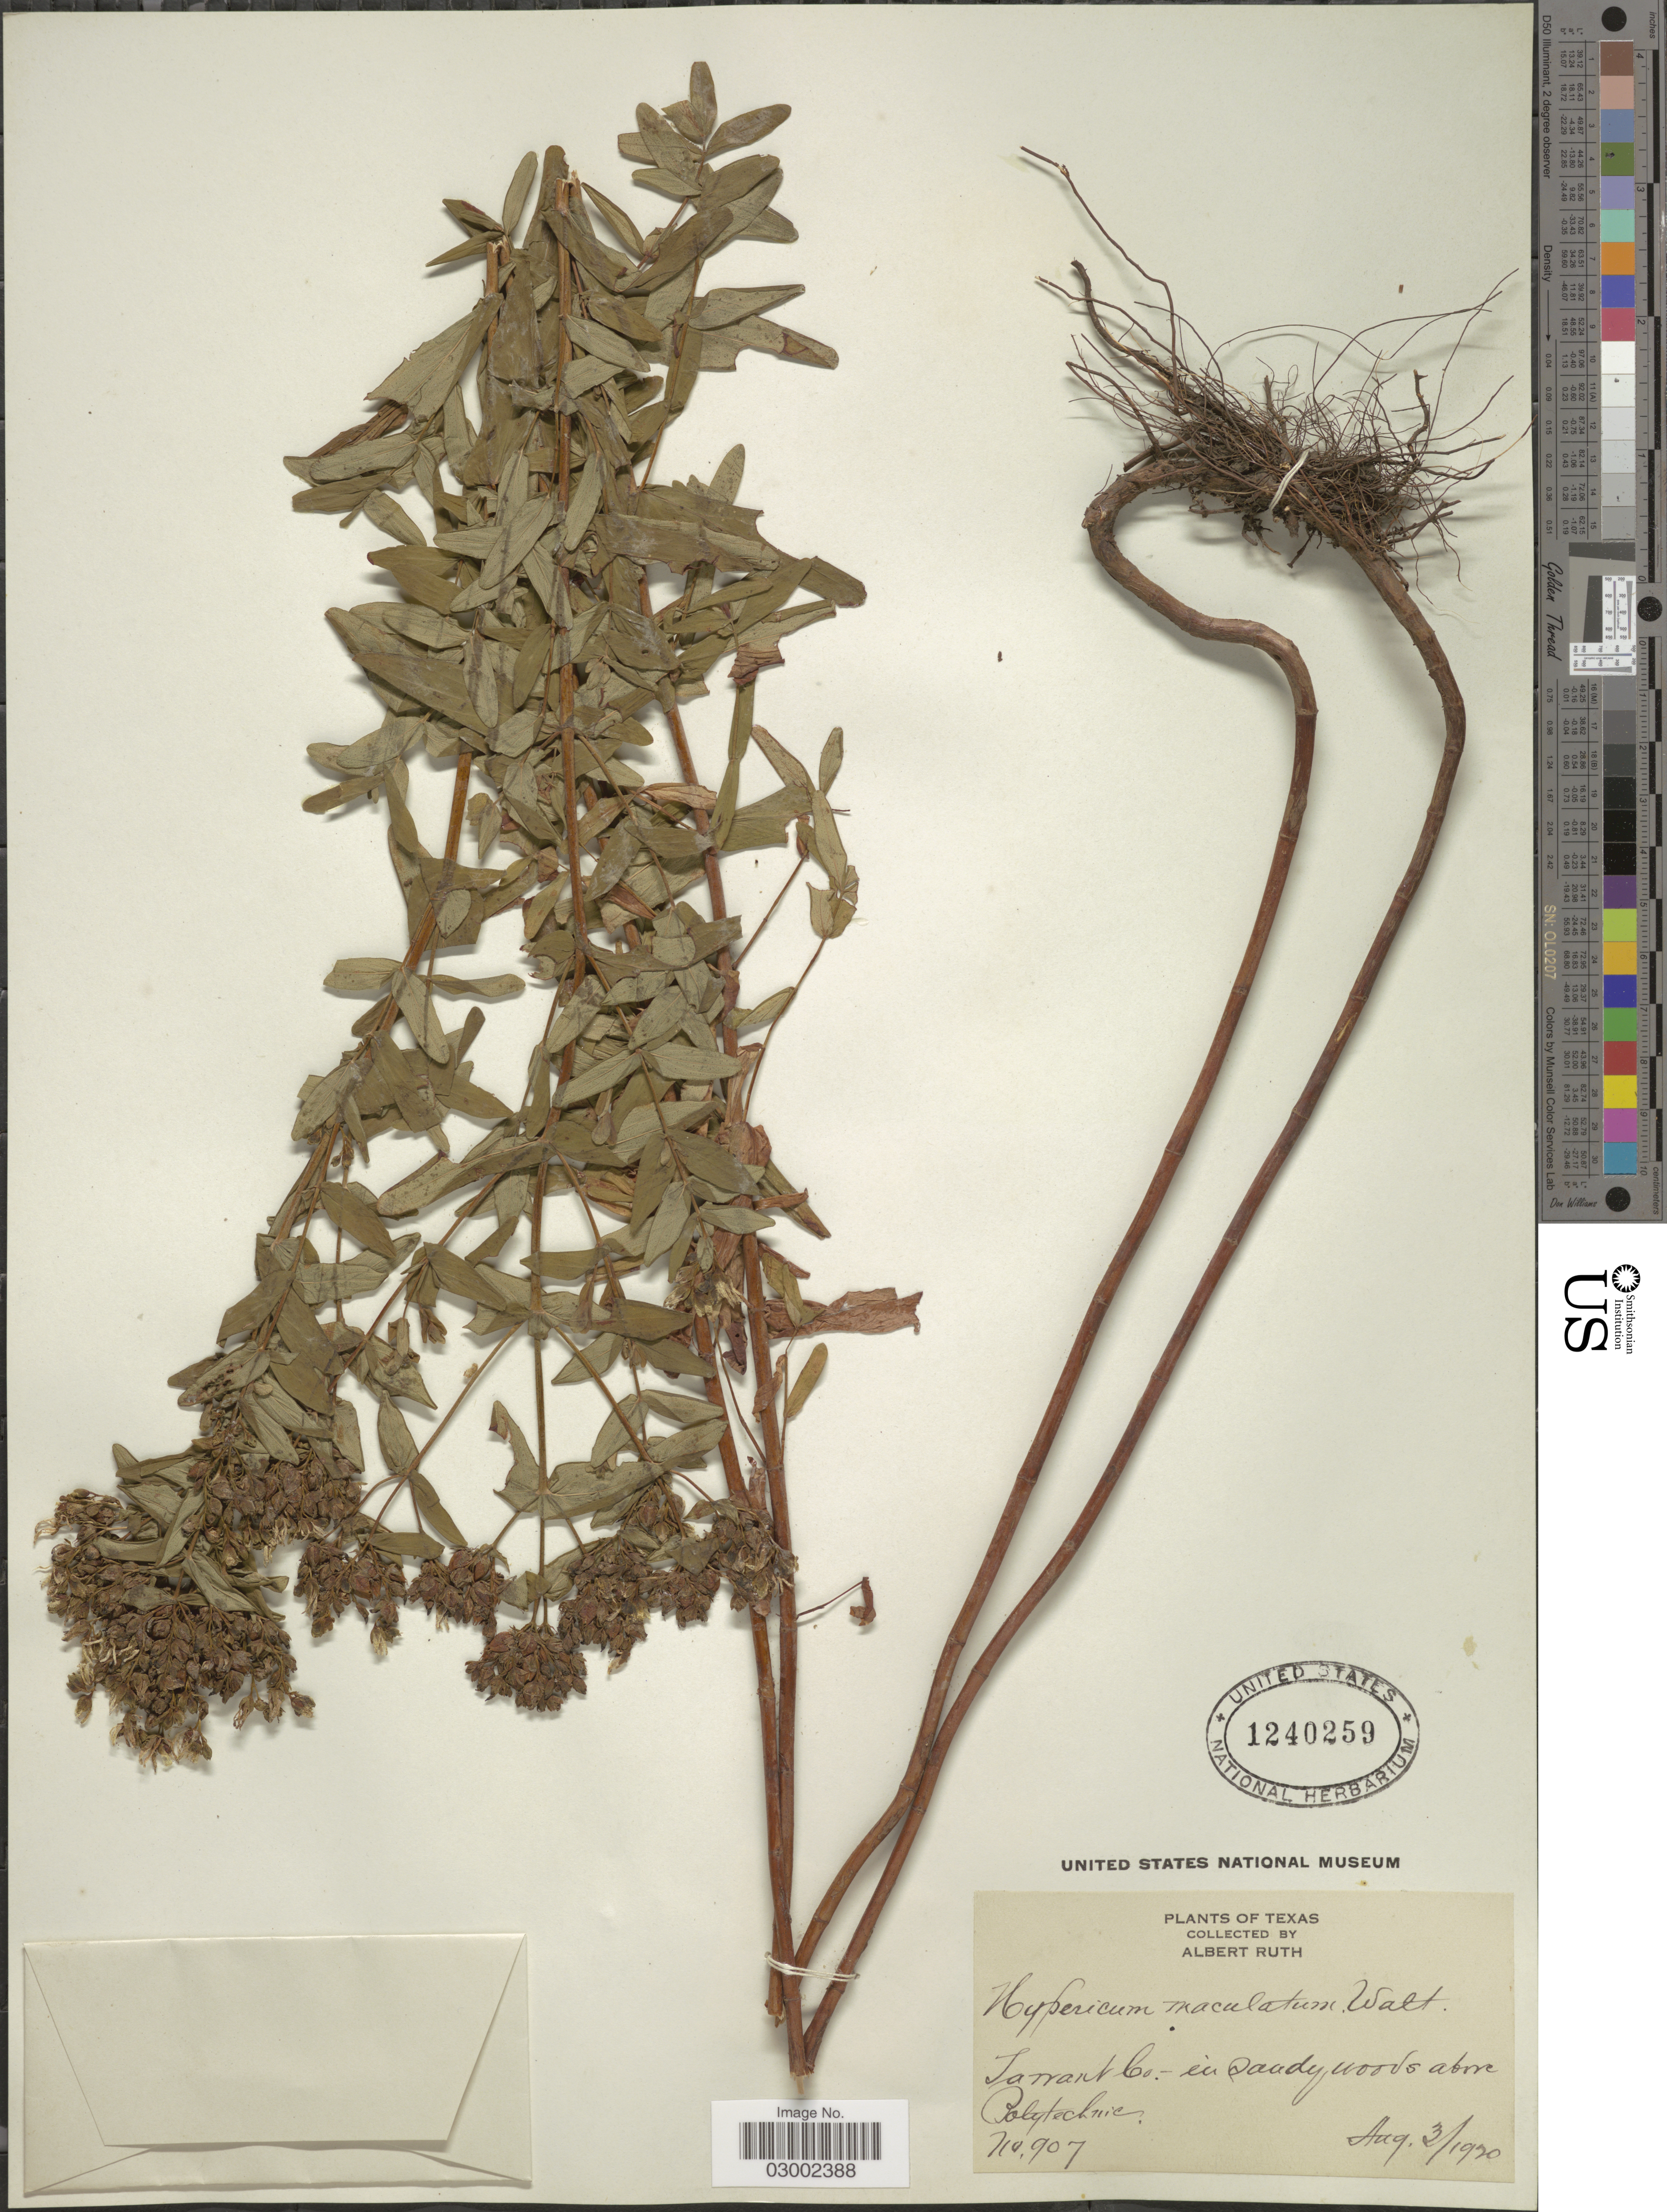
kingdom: Plantae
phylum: Tracheophyta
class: Magnoliopsida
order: Malpighiales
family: Hypericaceae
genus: Hypericum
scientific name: Hypericum punctatum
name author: Lam.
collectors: A. Ruth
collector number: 907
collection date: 1920-08-03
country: United States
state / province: Texas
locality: Tarrant Co. Above Polytechnic.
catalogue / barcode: US 1240259